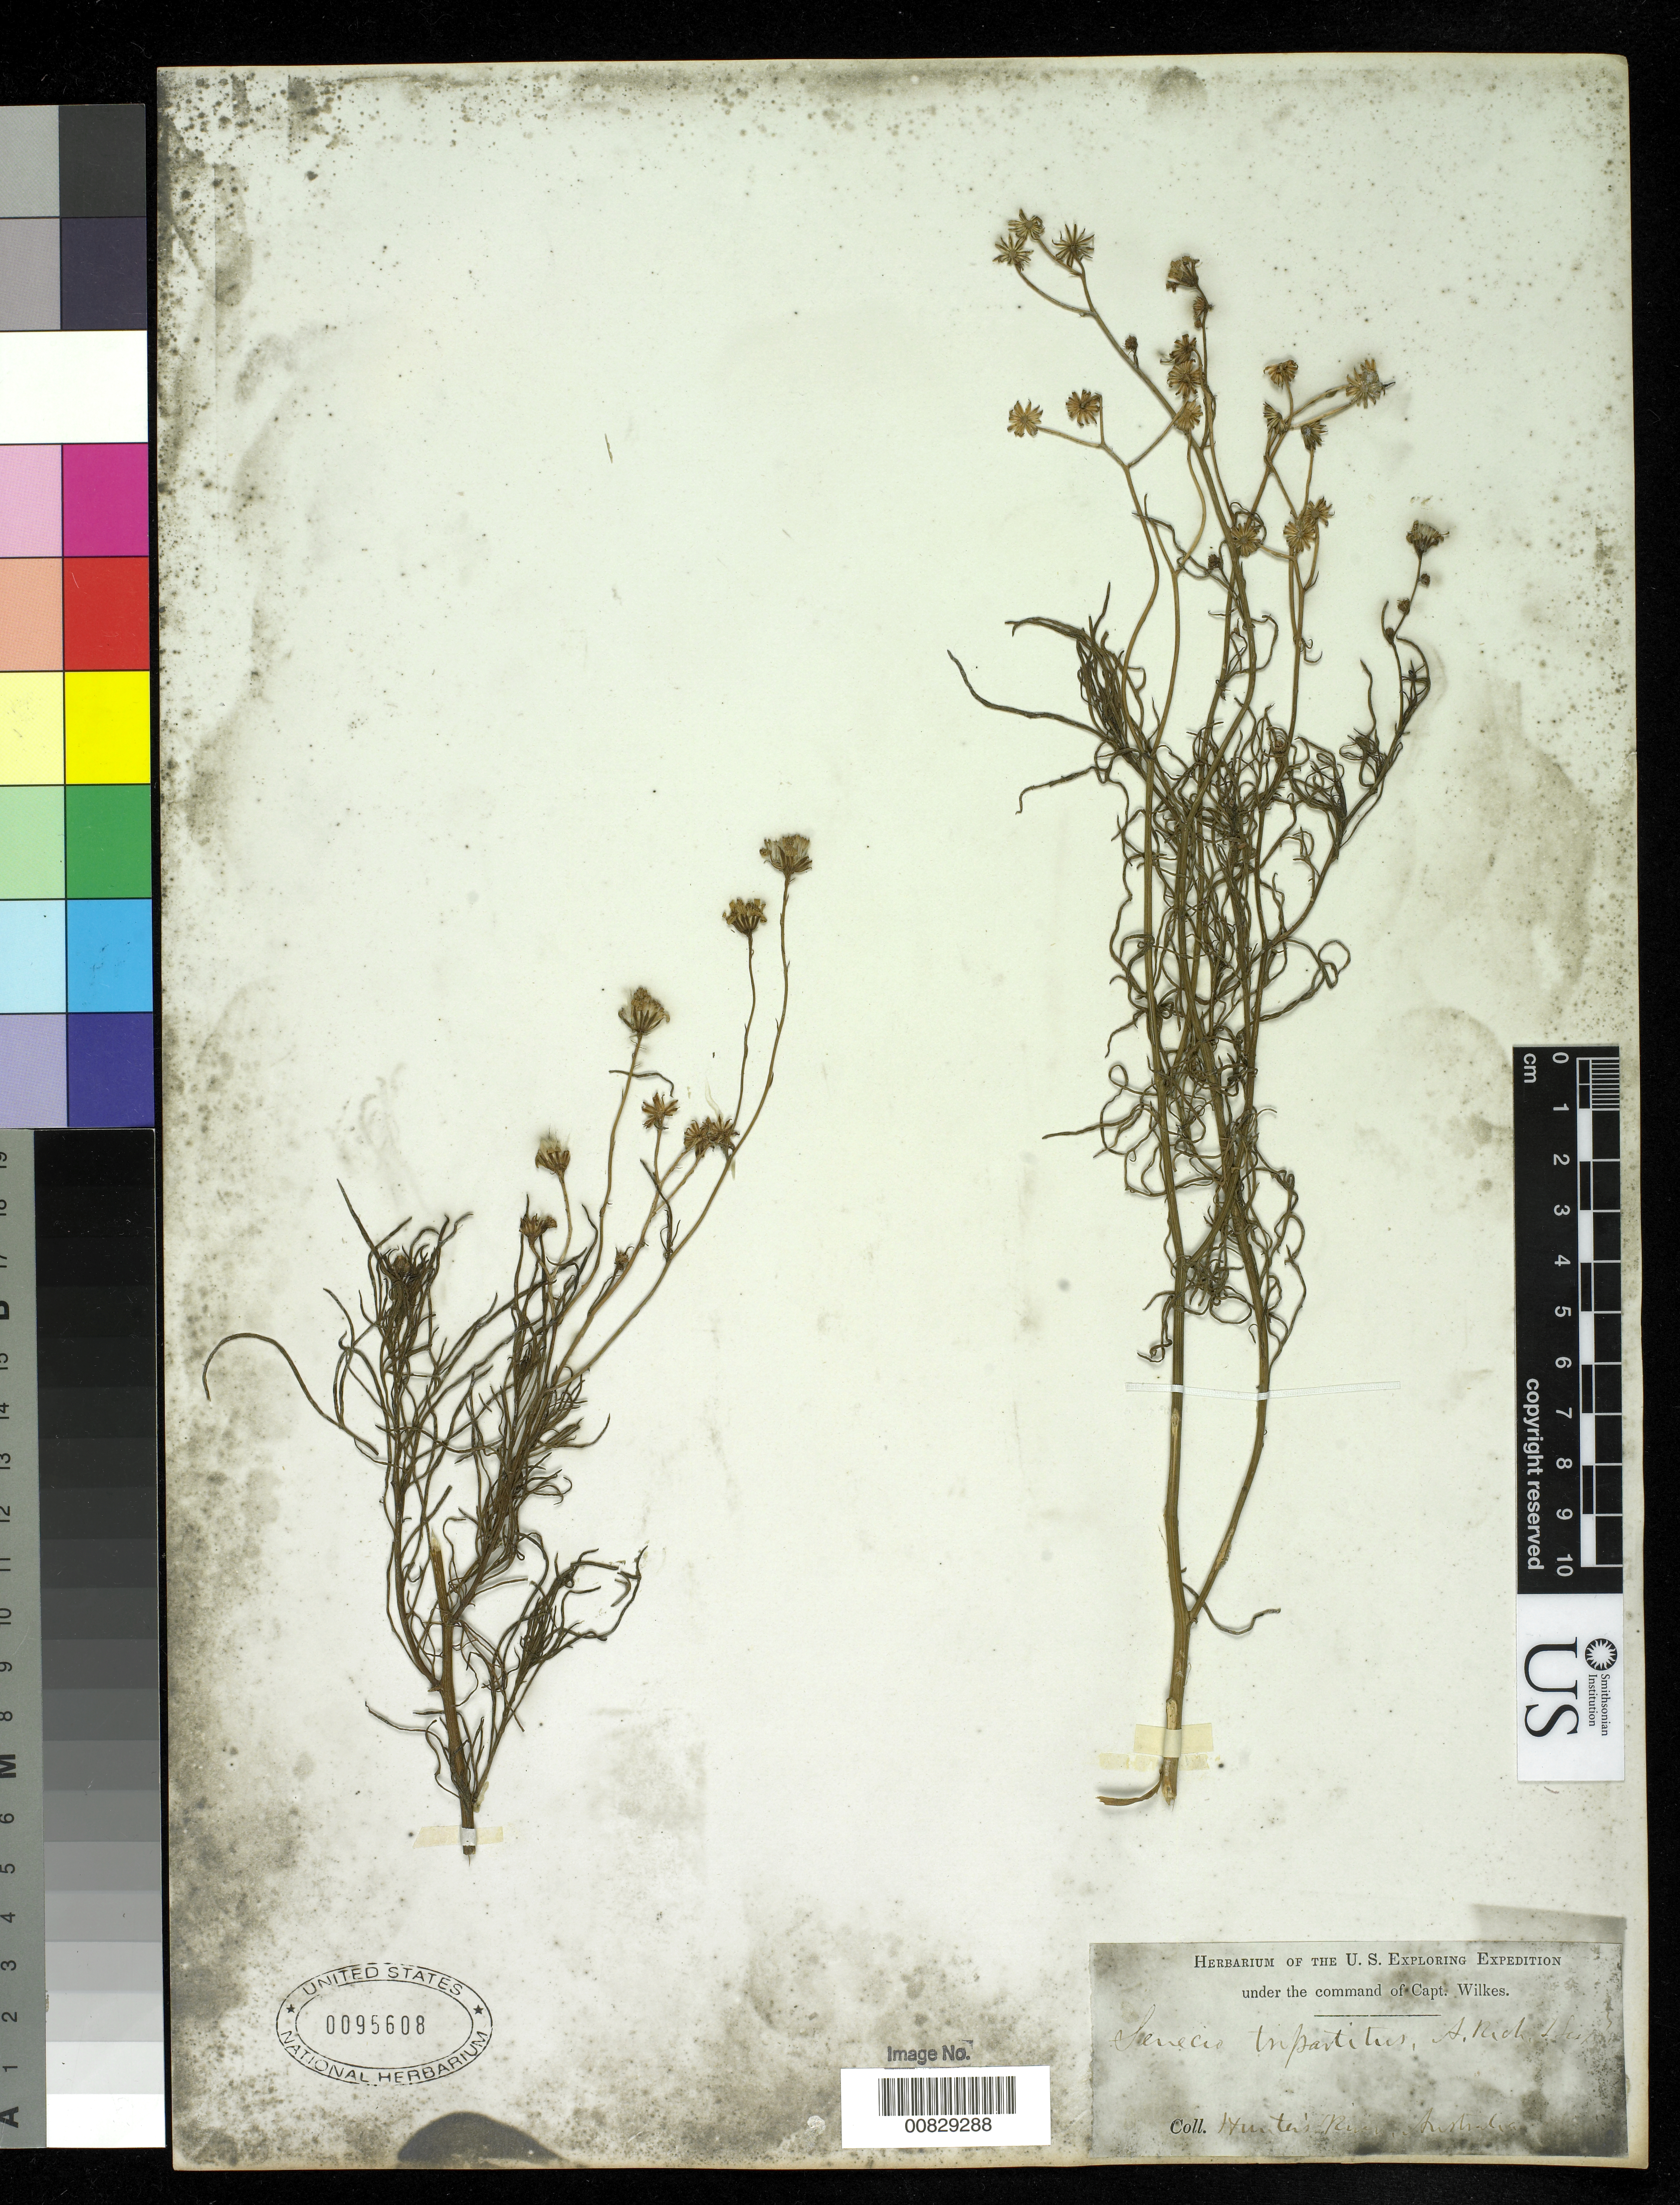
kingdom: Plantae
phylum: Tracheophyta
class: Magnoliopsida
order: Asterales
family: Asteraceae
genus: Senecio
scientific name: Senecio tripartitus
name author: A. Rich.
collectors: Wilkes Explor. Exped.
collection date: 1838/1842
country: Australia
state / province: New South Wales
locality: Hunter's River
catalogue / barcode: US 95608